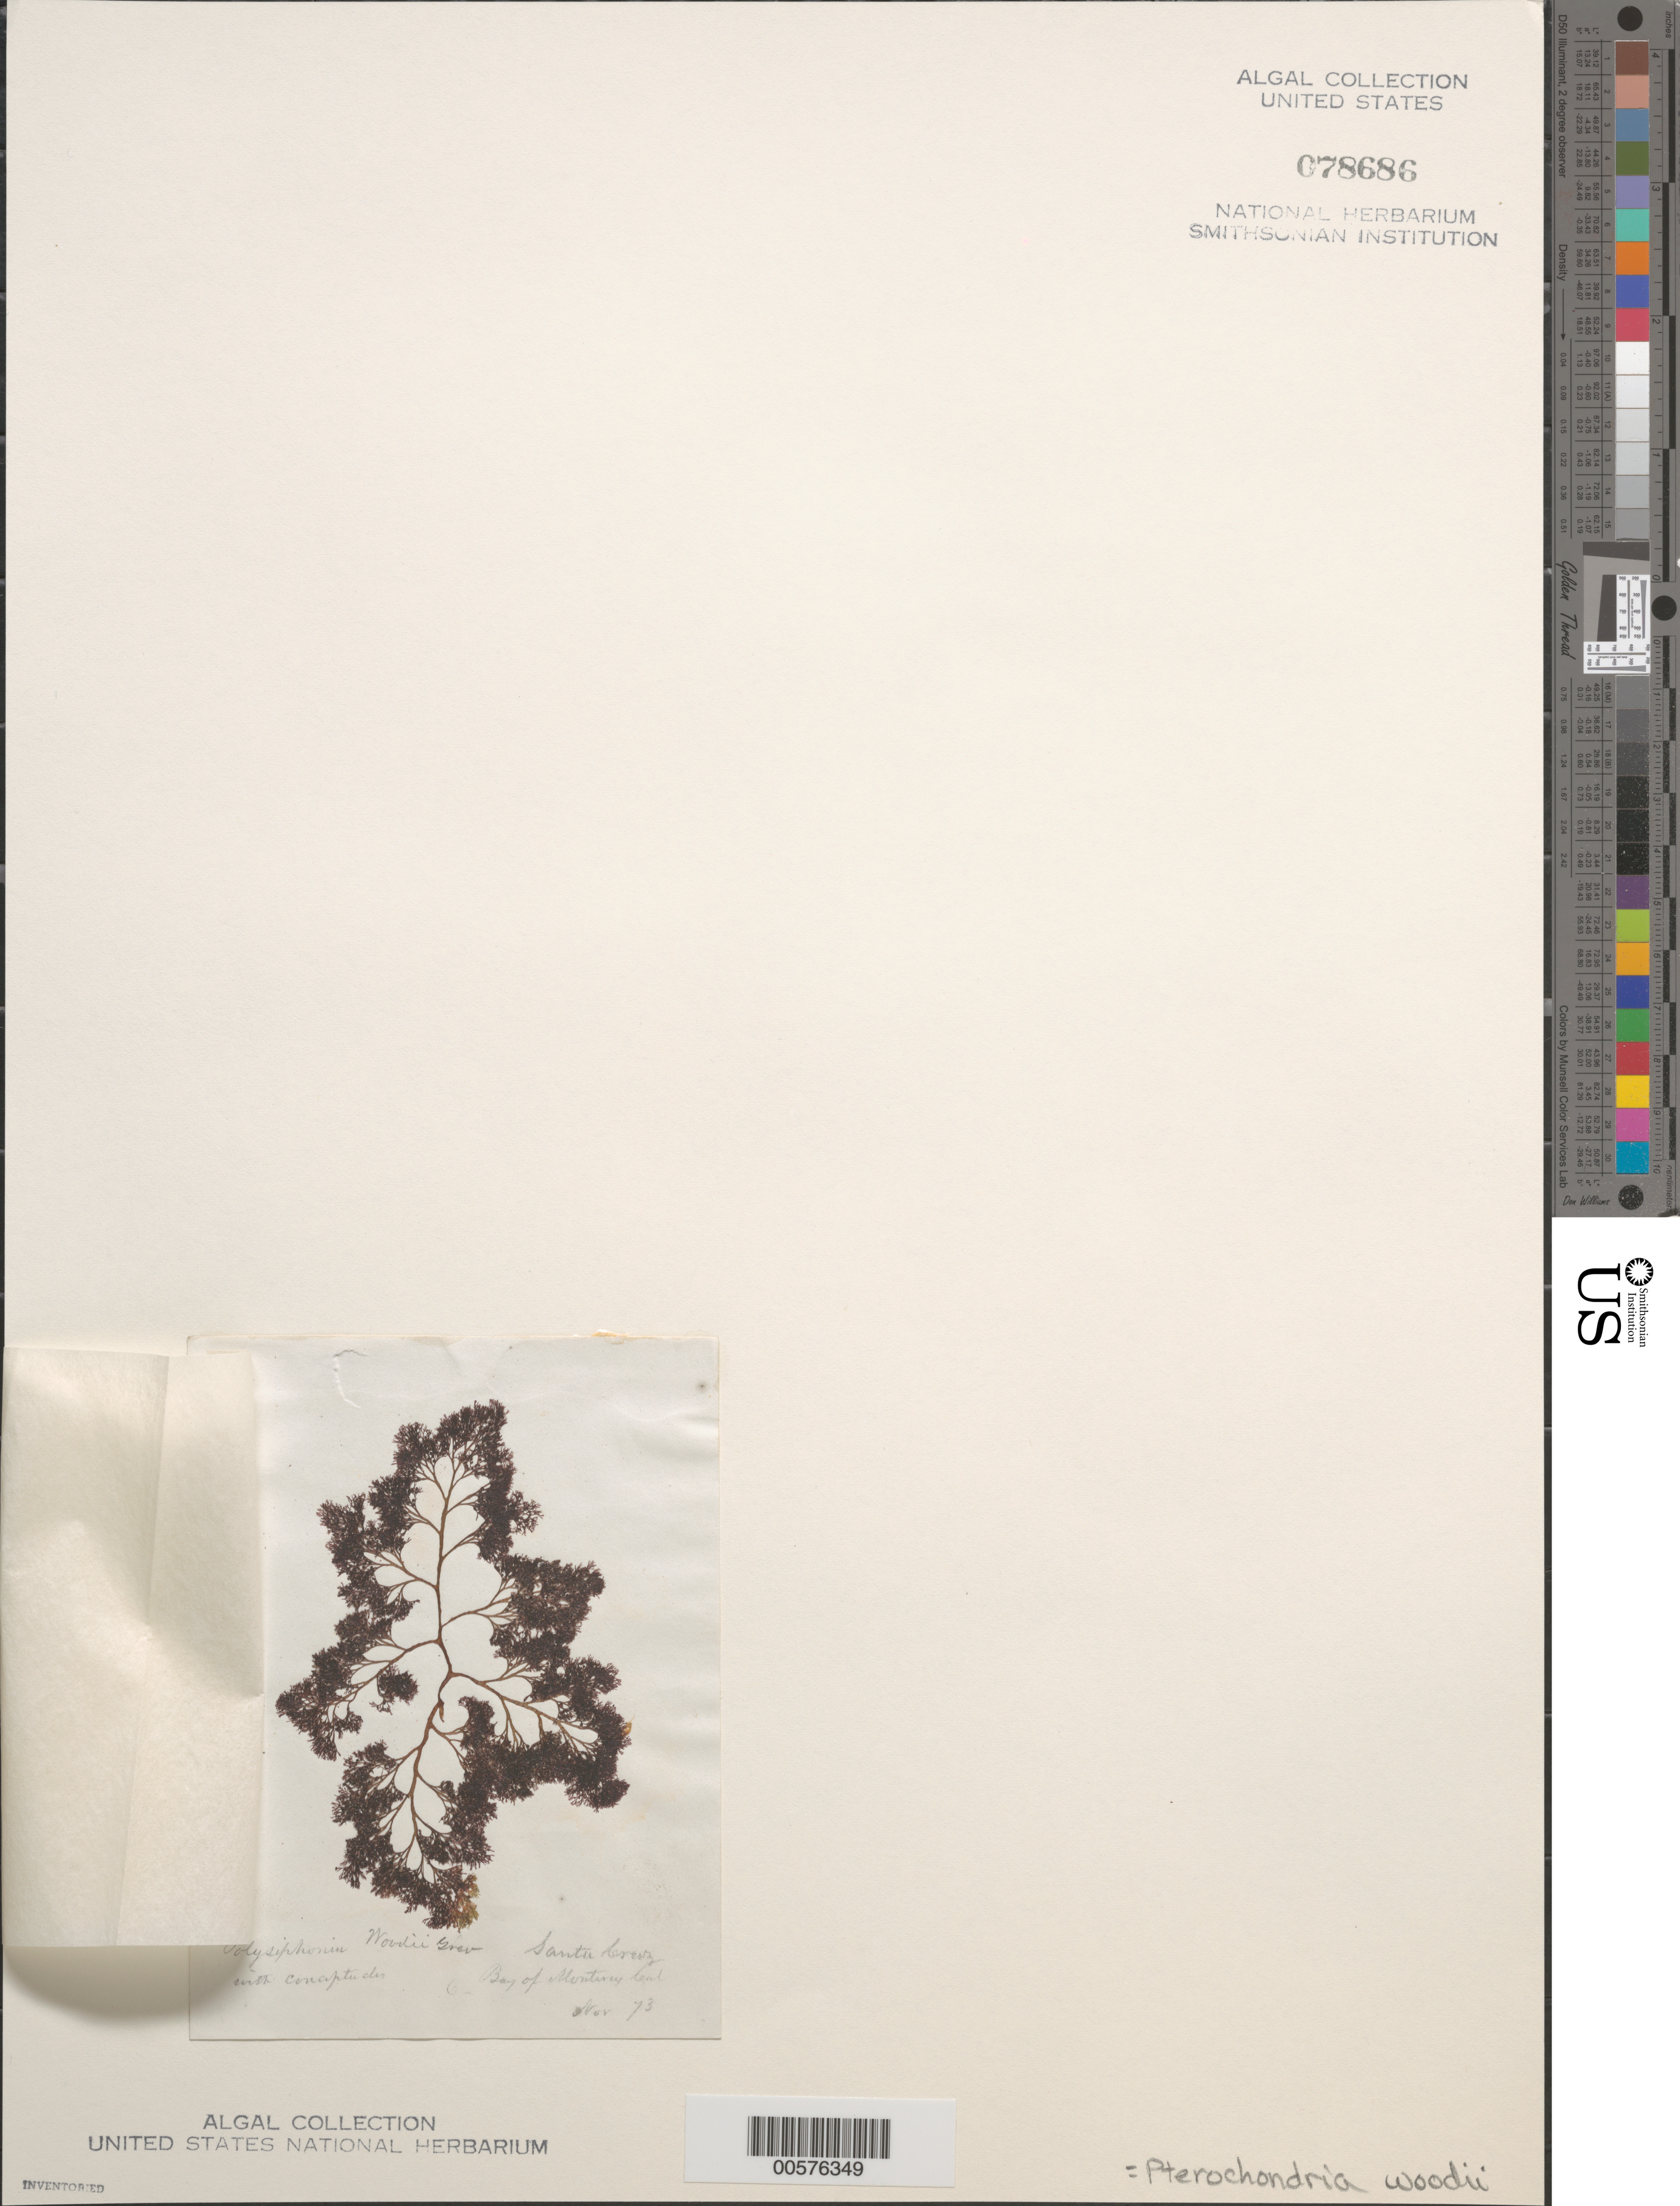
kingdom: Plantae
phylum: Rhodophyta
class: Florideophyceae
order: Ceramiales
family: Rhodomelaceae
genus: Pterochondria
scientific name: Pterochondria woodii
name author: (Harv.) Hollenb.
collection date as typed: Nov 1873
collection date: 1873-11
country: United States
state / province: California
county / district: Santa Cruz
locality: Santa Cruz, Monterey Bay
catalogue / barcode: US 78686